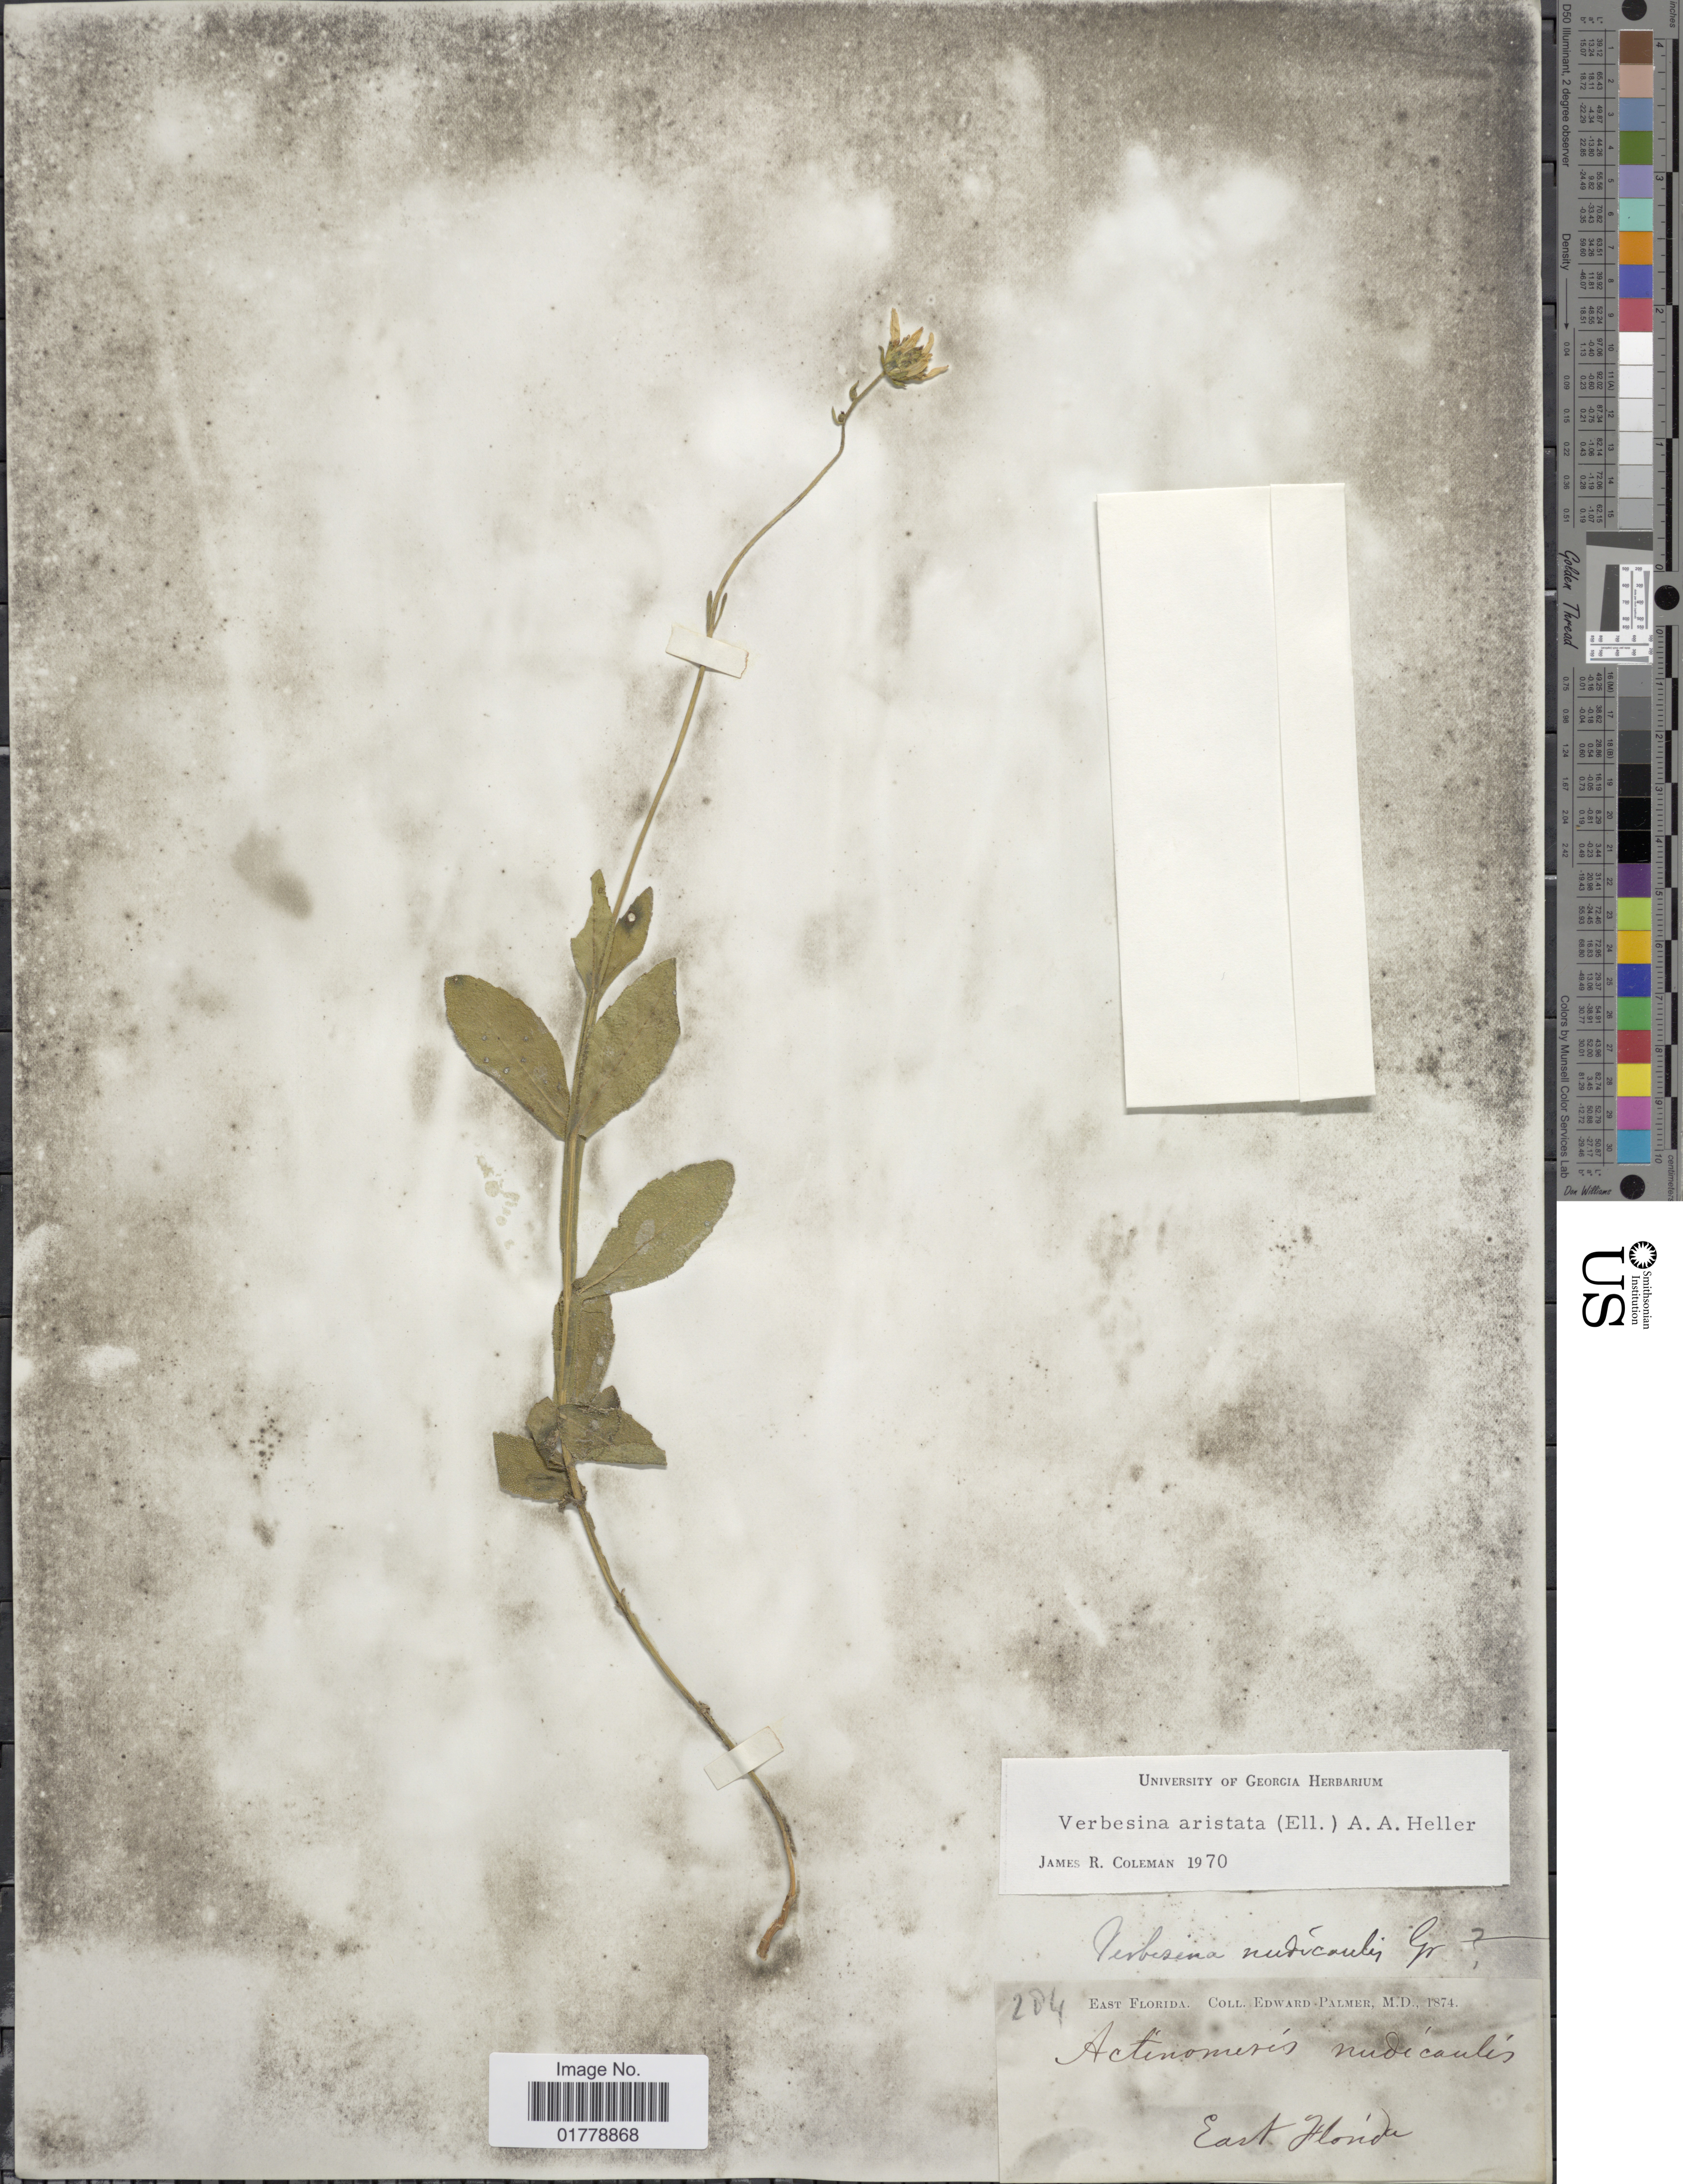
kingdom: Plantae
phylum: Tracheophyta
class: Magnoliopsida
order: Asterales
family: Asteraceae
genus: Verbesina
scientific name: Verbesina aristata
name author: (Elliott) A. Heller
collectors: E. Palmer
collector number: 284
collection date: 1874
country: United States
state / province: Florida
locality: East Florida